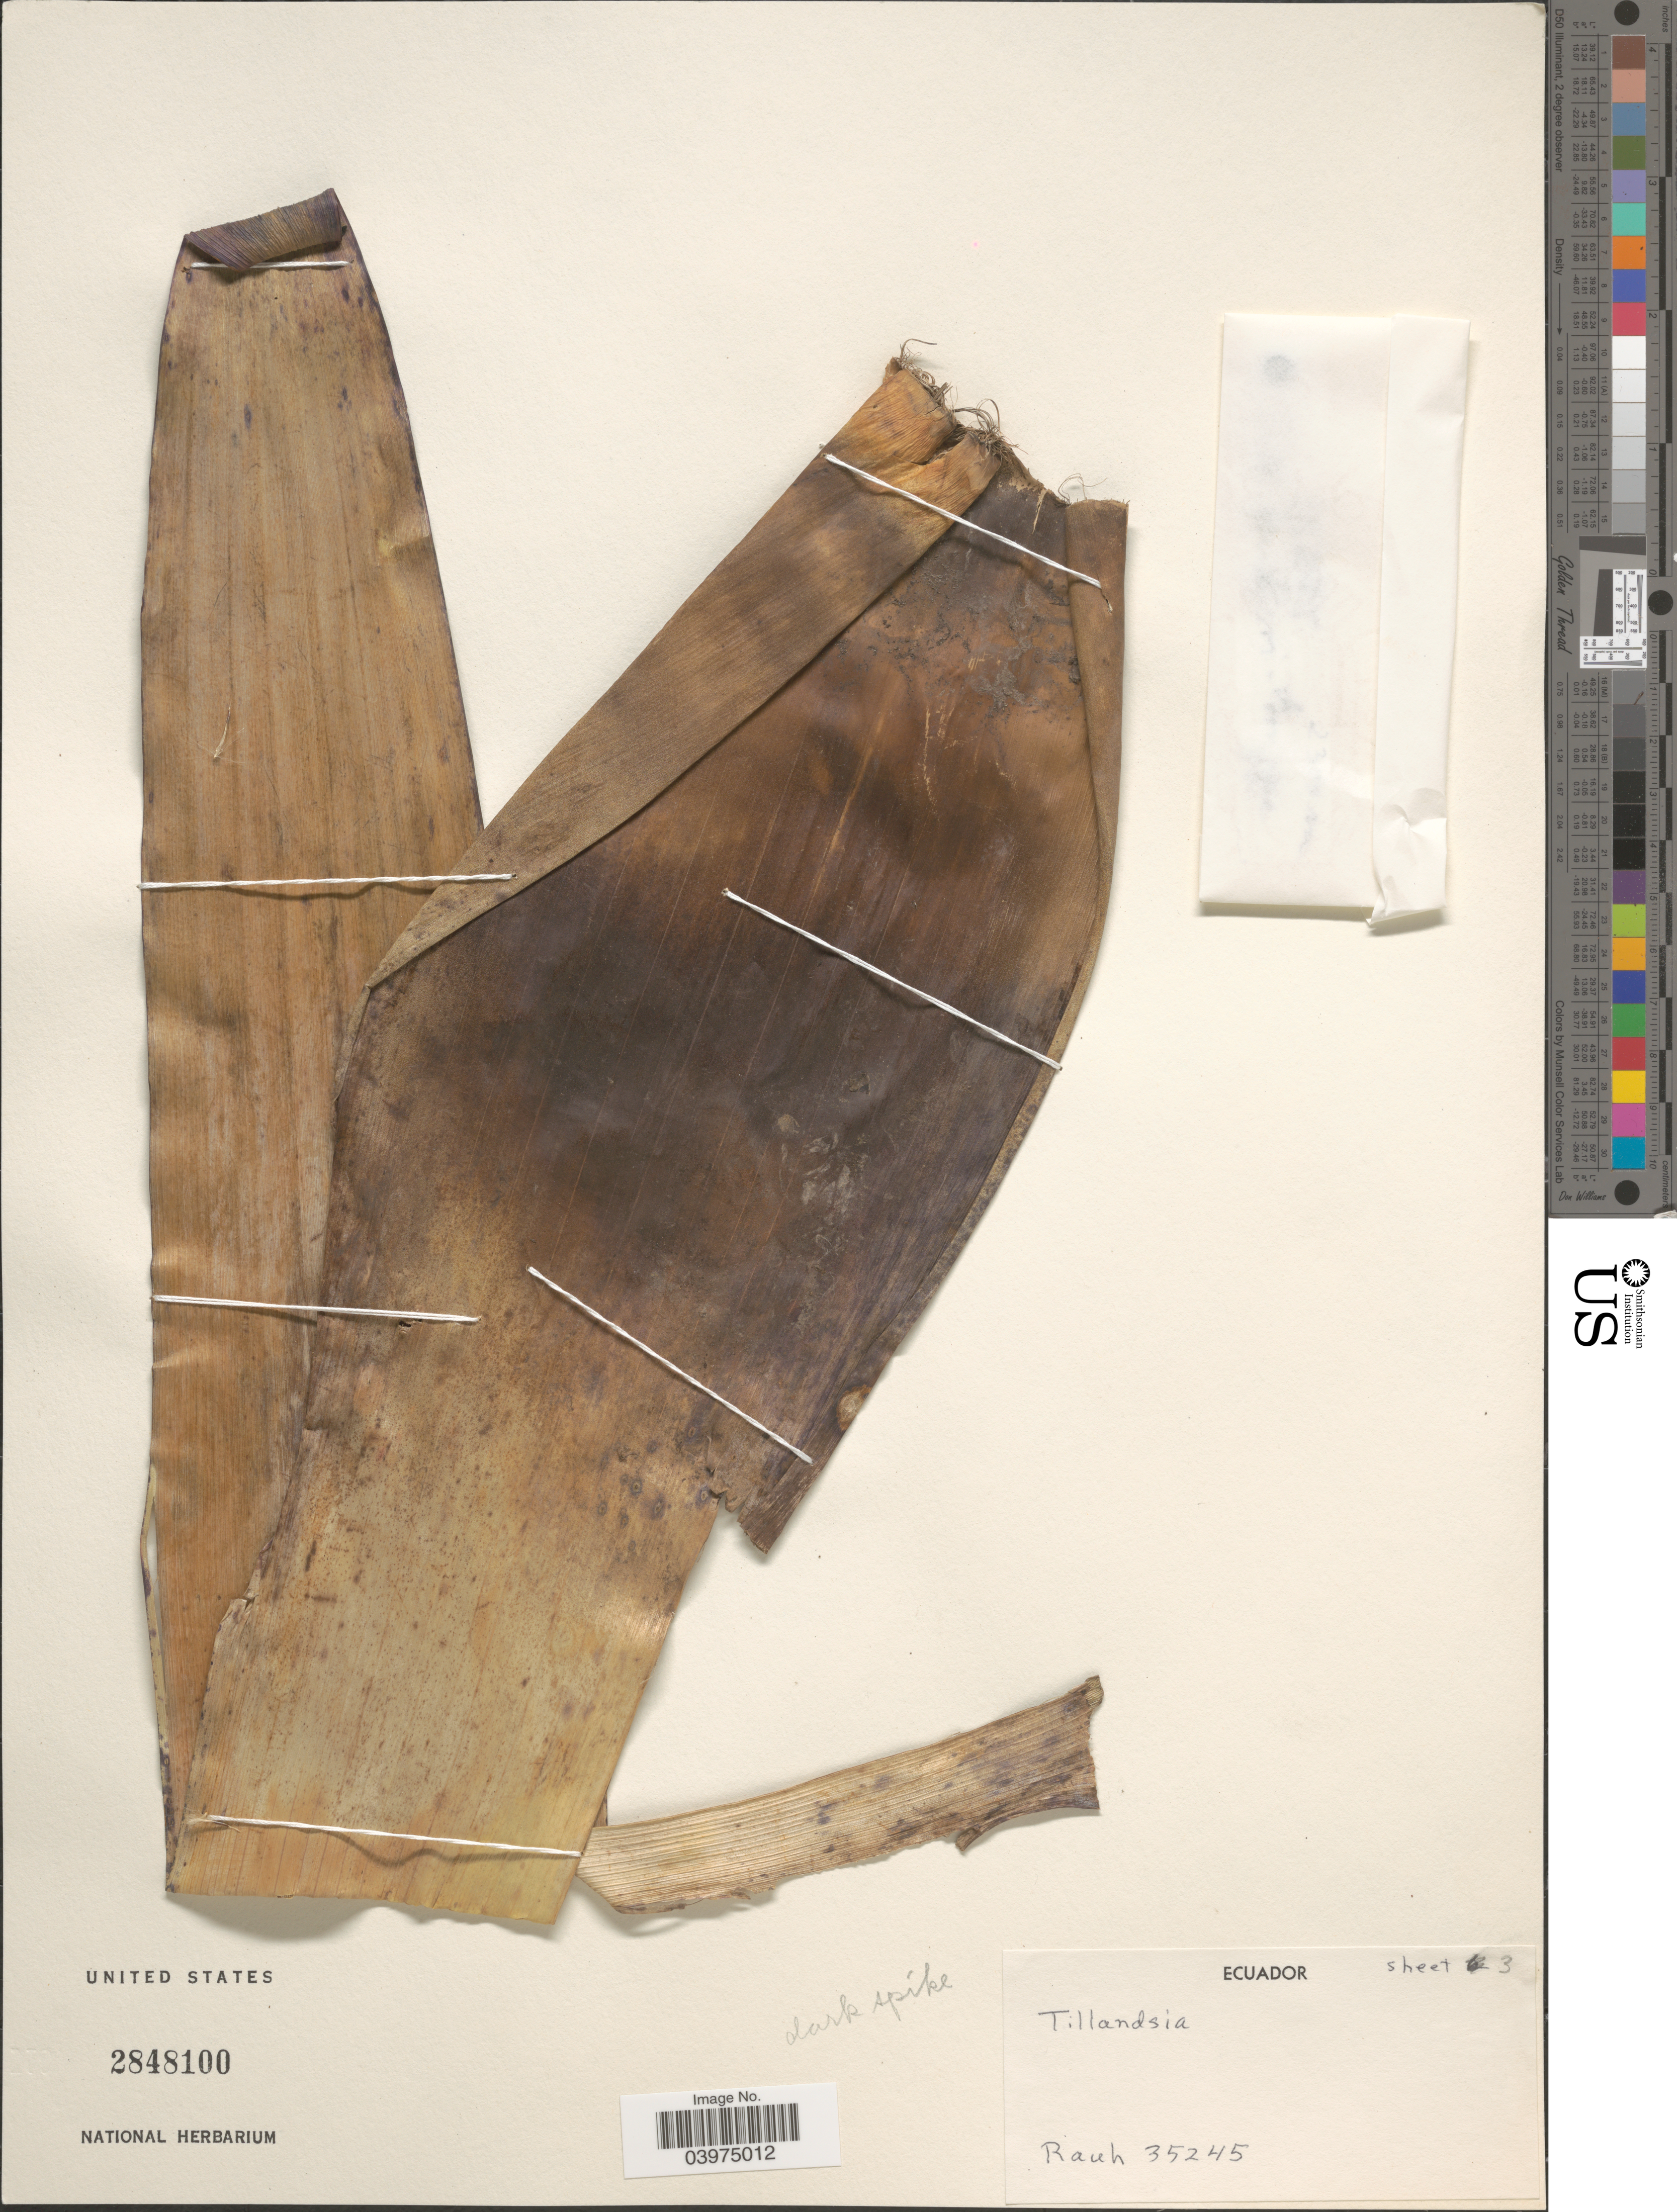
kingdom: Plantae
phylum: Tracheophyta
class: Liliopsida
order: Poales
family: Bromeliaceae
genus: Tillandsia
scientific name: Tillandsia sp.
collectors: -. Rauh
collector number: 35245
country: Ecuador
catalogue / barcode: US 2848100